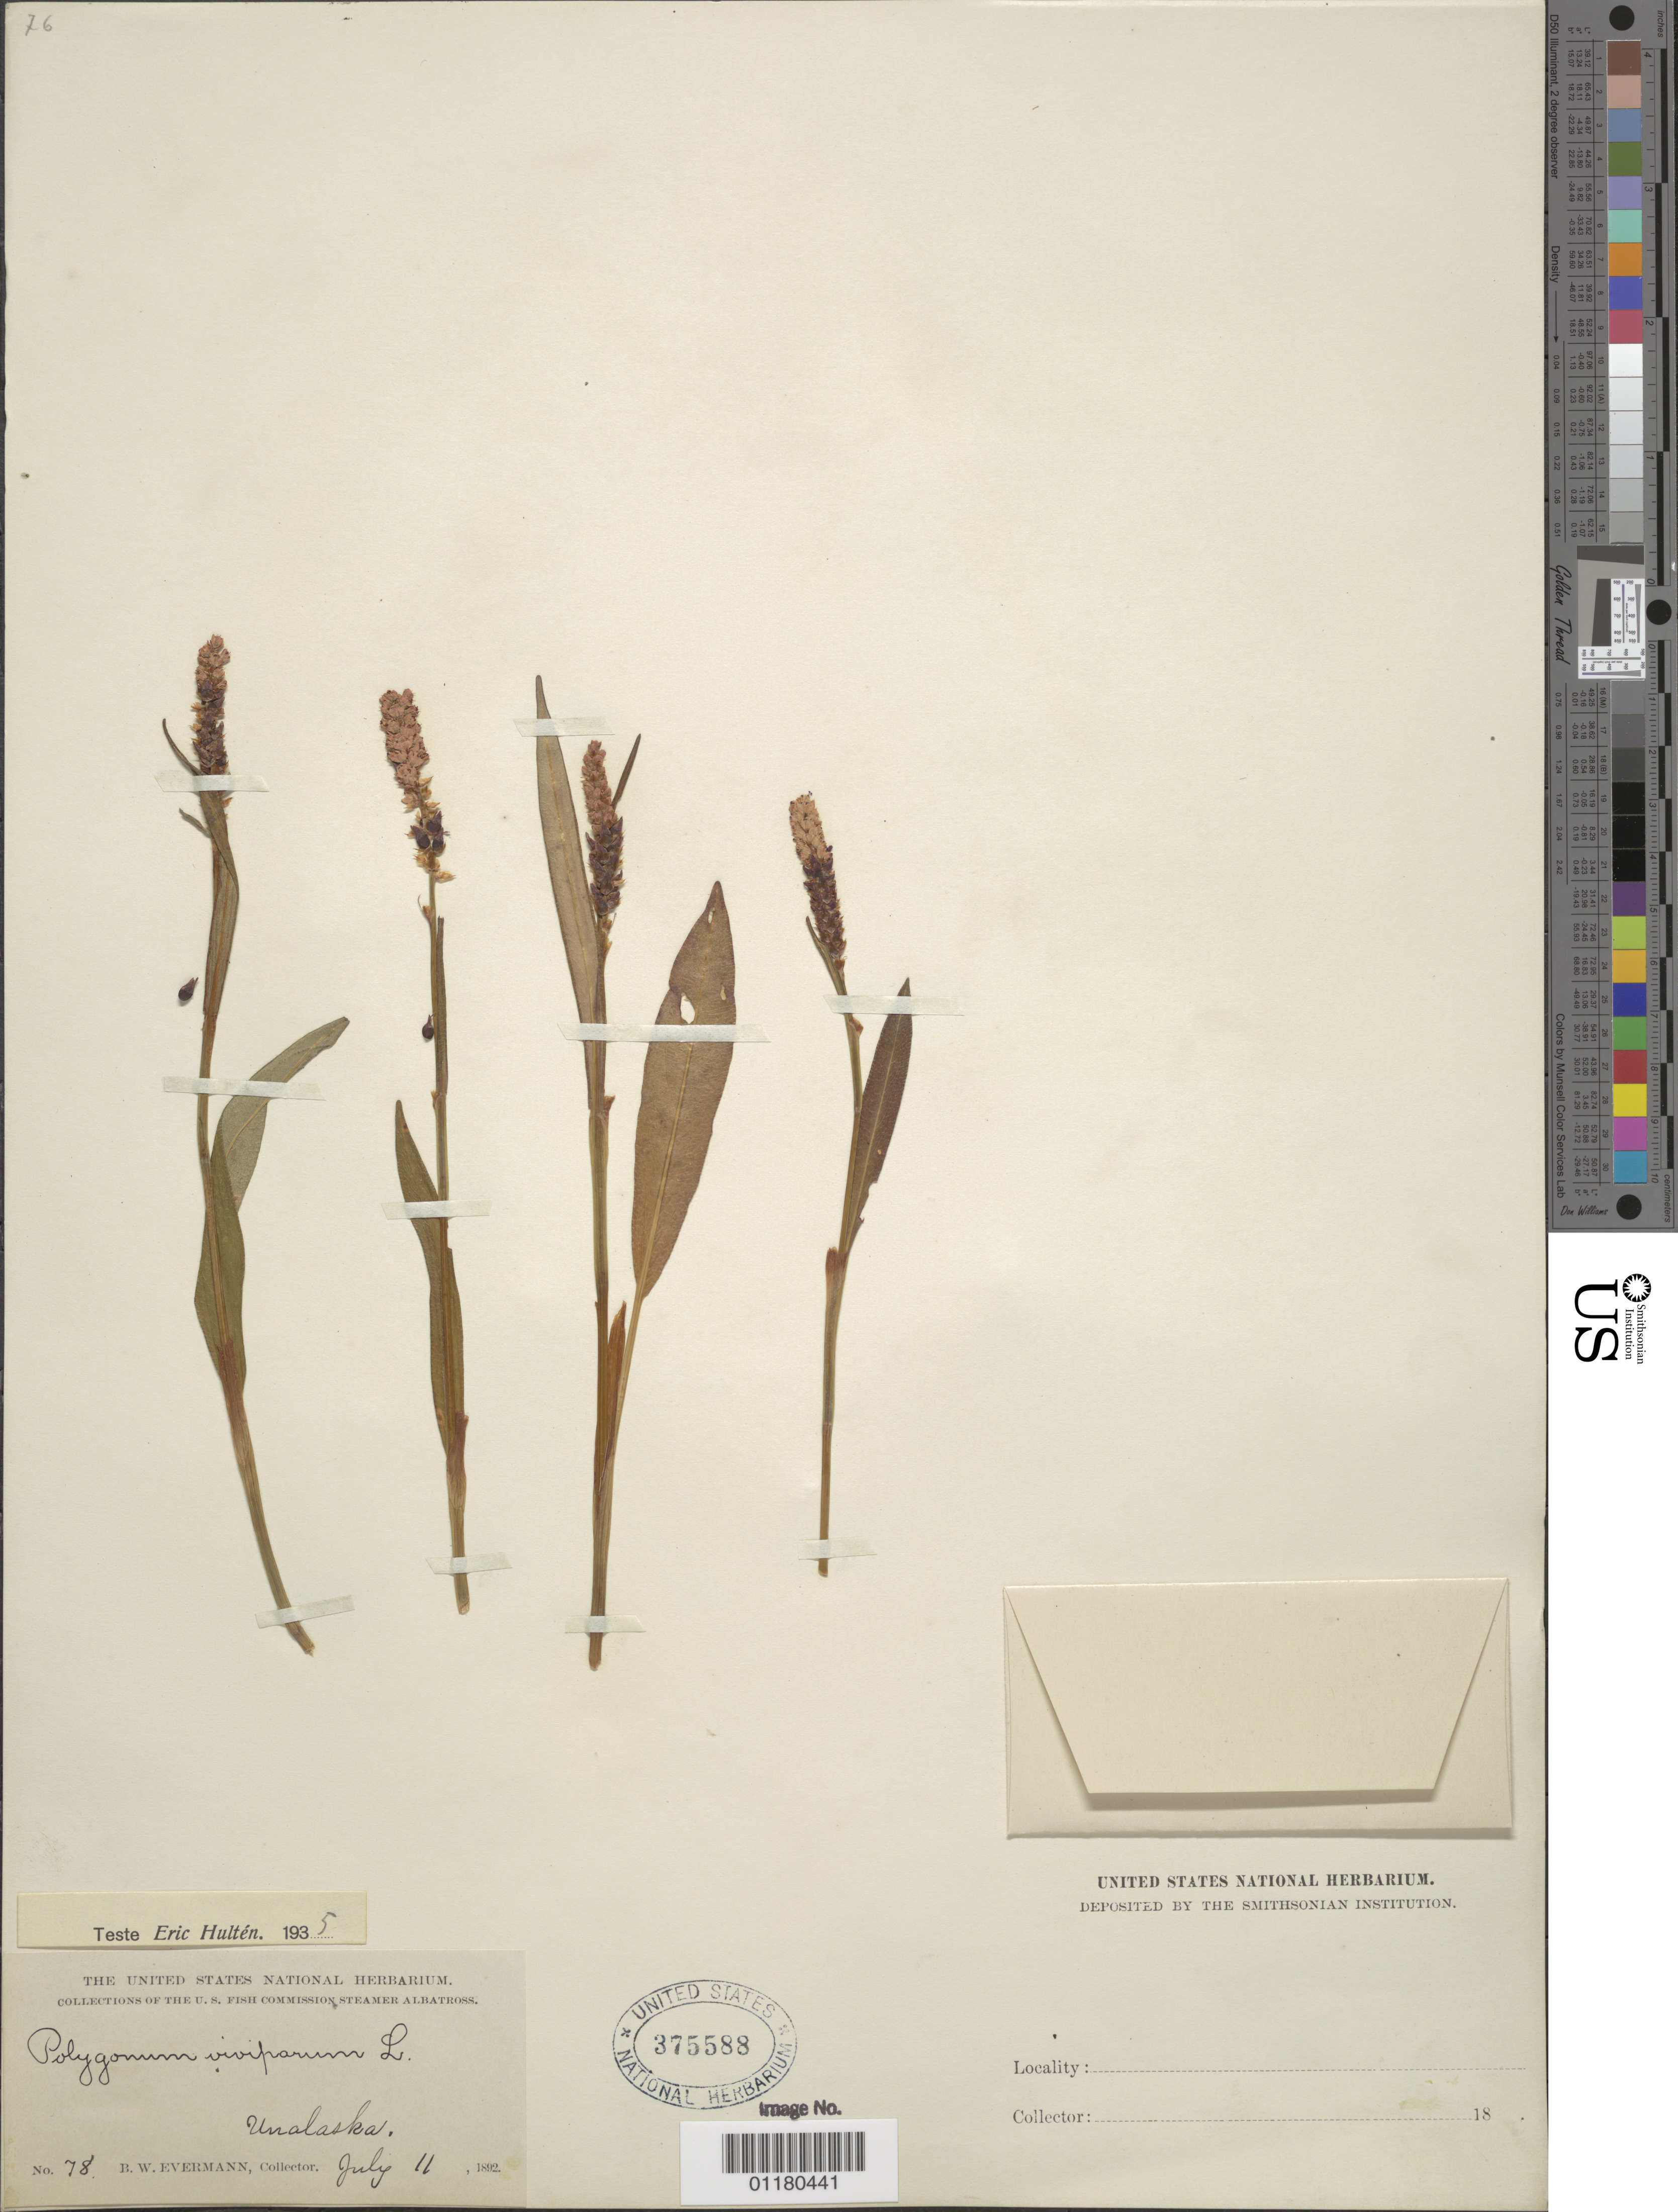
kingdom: Plantae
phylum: Tracheophyta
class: Magnoliopsida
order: Caryophyllales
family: Polygonaceae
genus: Bistorta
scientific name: Bistorta vivipara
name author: (L.) Delarbre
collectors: B. W. Evermann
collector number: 78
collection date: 1892-07-11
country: United States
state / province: Alaska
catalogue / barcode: US 375588